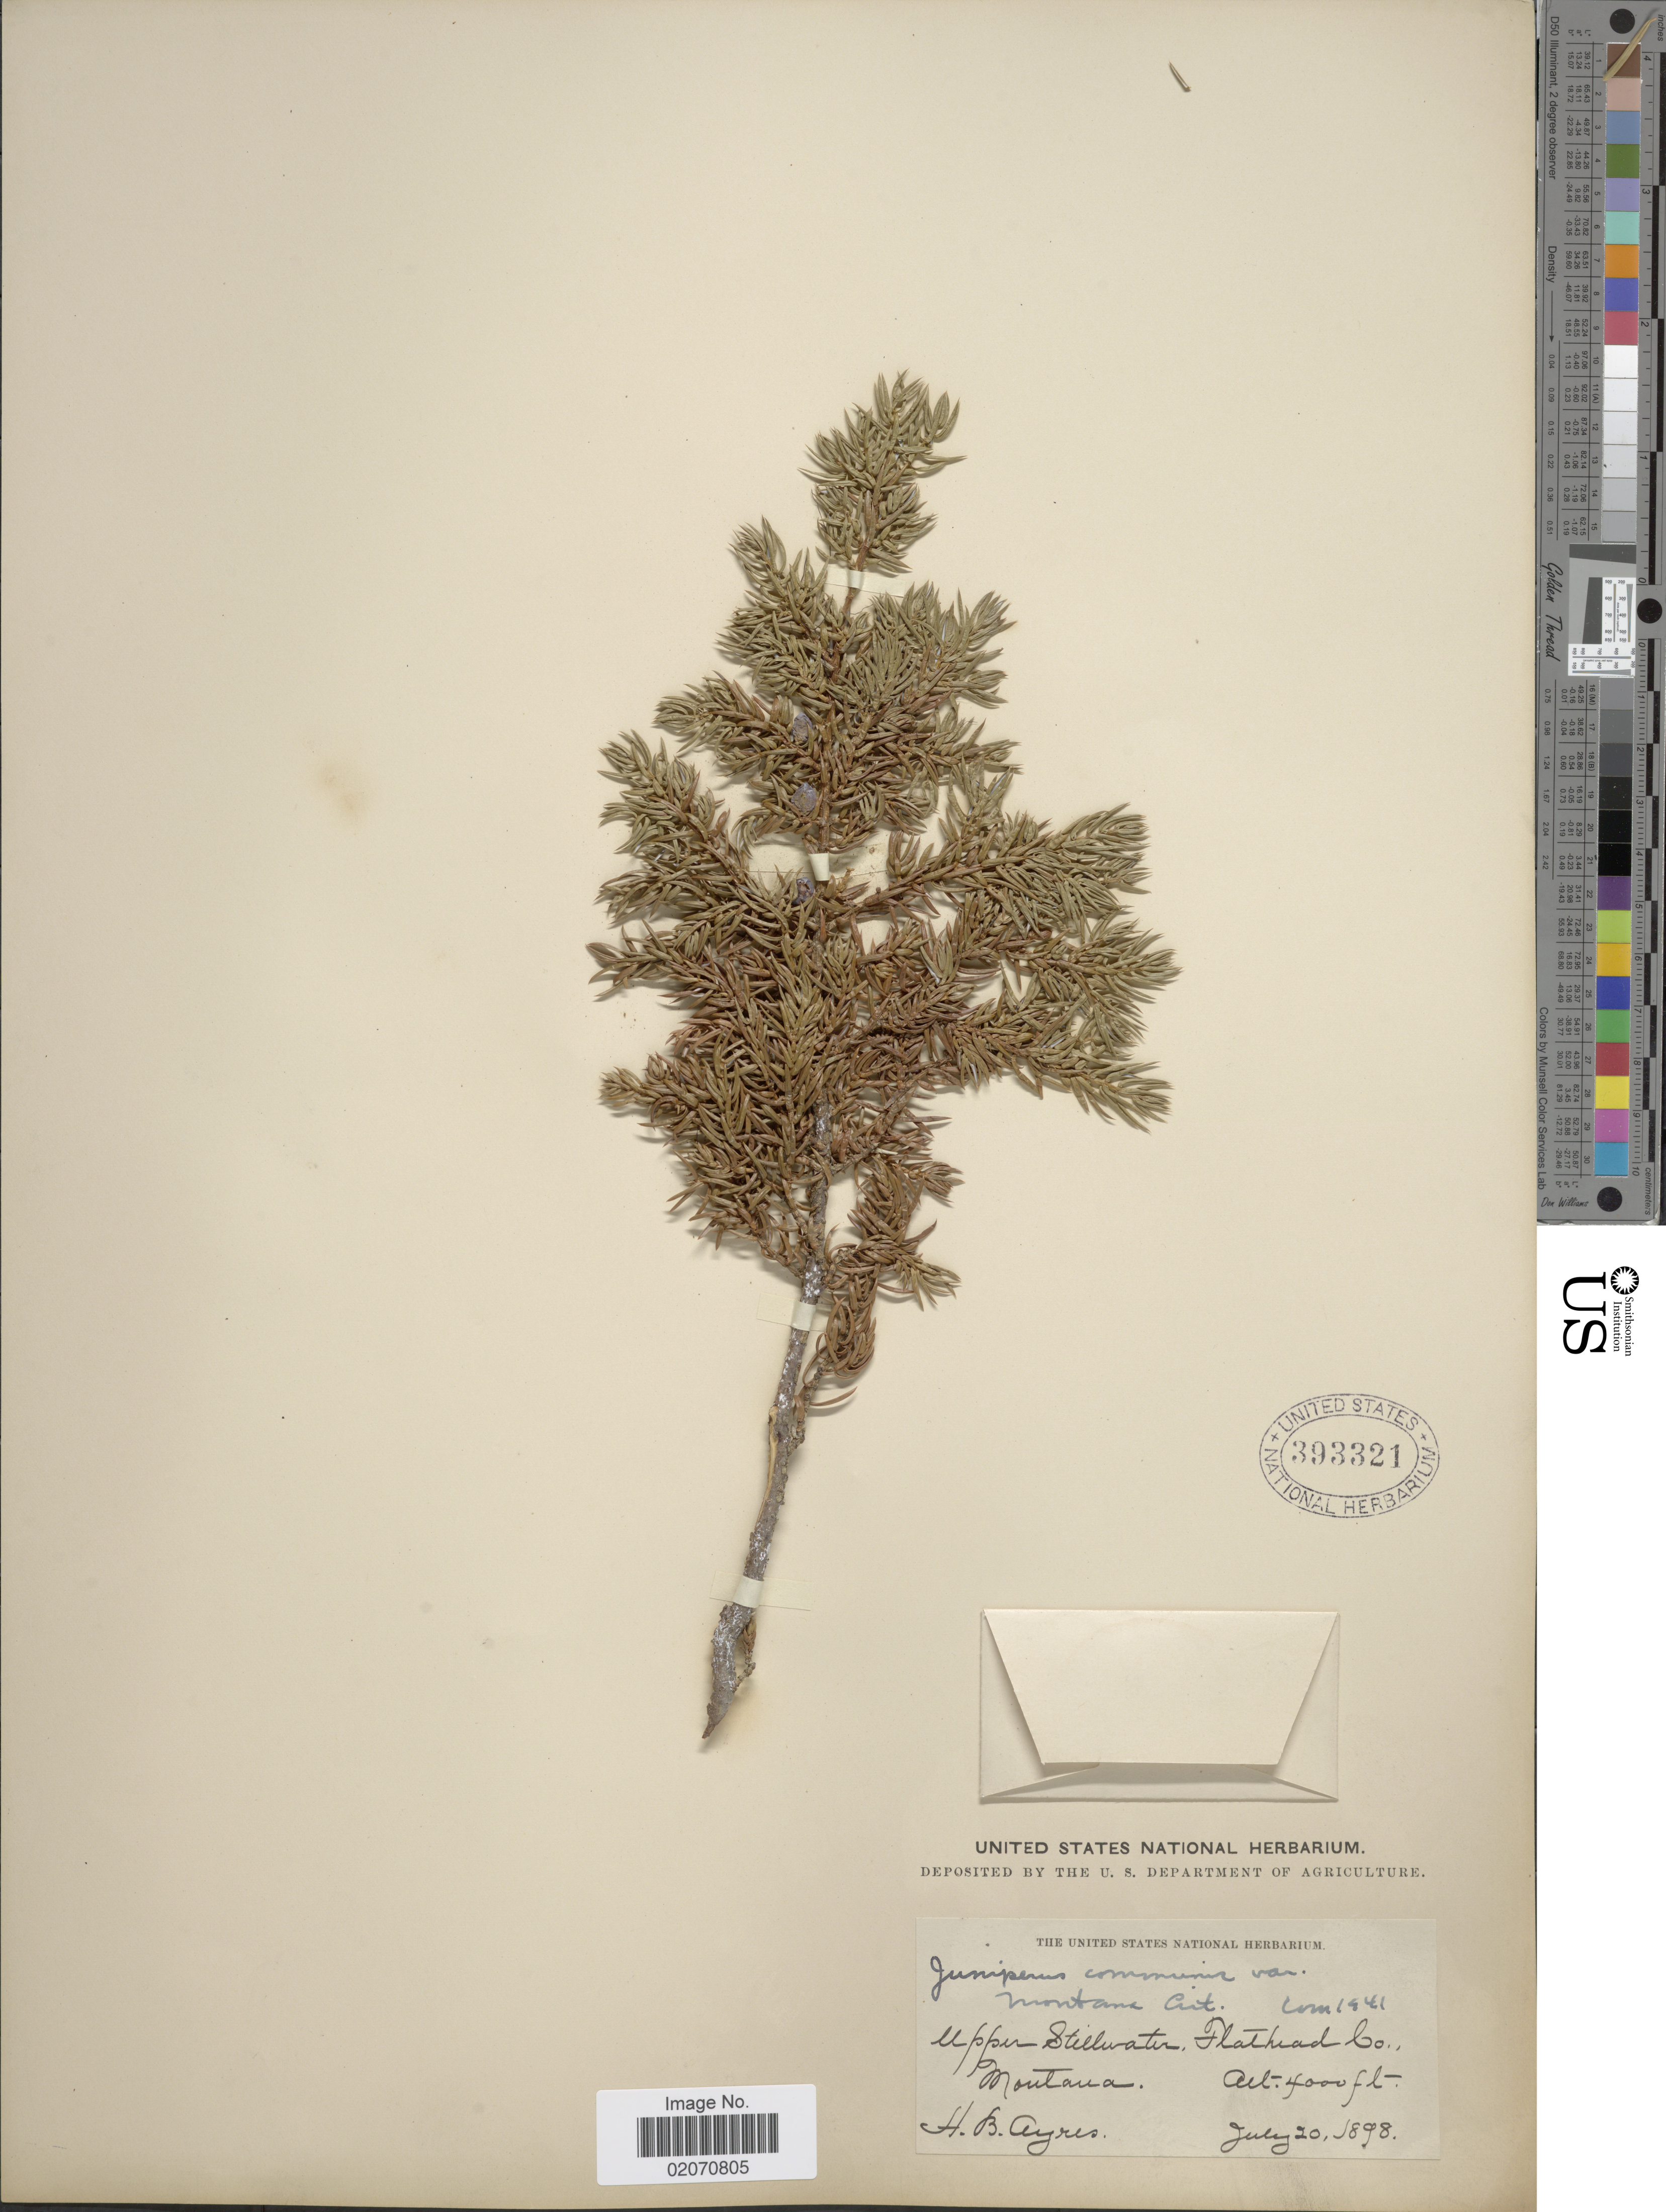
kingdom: Plantae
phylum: Tracheophyta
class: Pinopsida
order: Pinales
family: Cupressaceae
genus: Juniperus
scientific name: Juniperus communis subsp. nana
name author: (Willd.) Syme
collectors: H. Ayres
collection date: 1898-07-20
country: United States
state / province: Montana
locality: Upper Stillwater. Flathead Co.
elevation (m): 1219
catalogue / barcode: US 393321